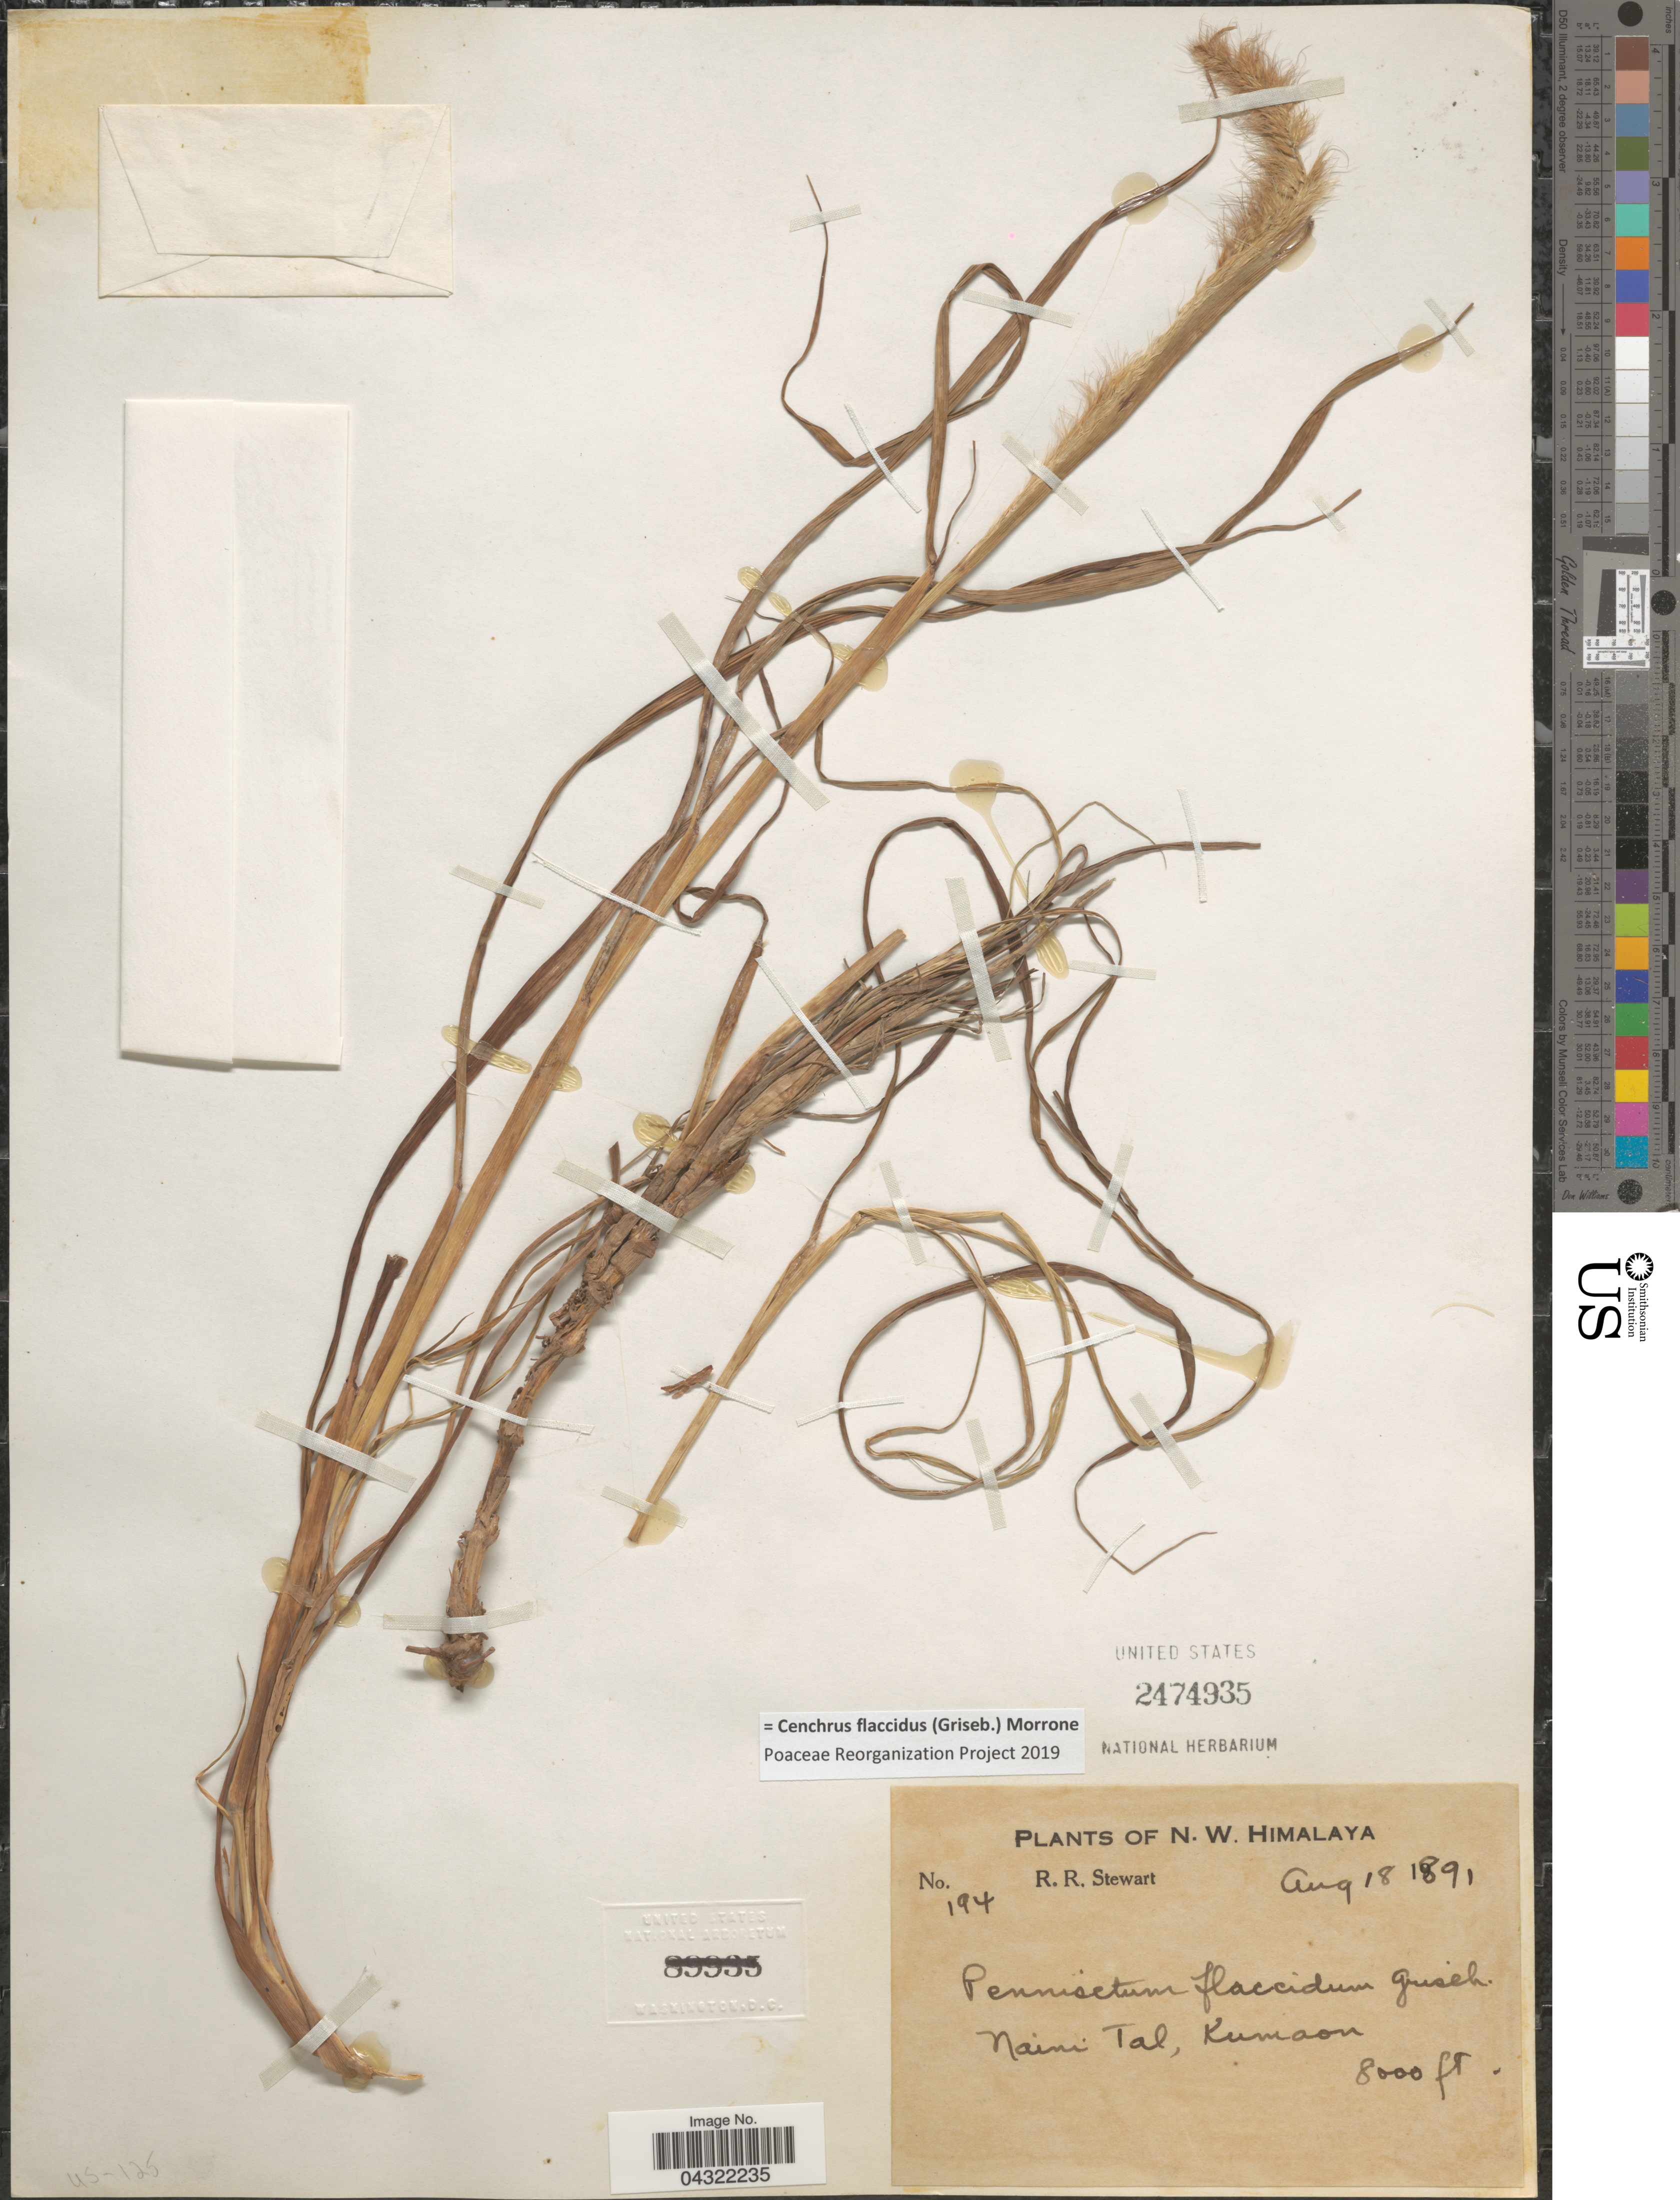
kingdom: Plantae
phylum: Tracheophyta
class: Liliopsida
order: Poales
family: Poaceae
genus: Cenchrus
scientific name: Cenchrus flaccidus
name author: (Griseb.) Morrone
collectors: R. Stewart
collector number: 194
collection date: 1891-08-18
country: India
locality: N.W. Himalaya. Naini Tal, Kumaon.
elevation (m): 2438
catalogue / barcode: US 2474935